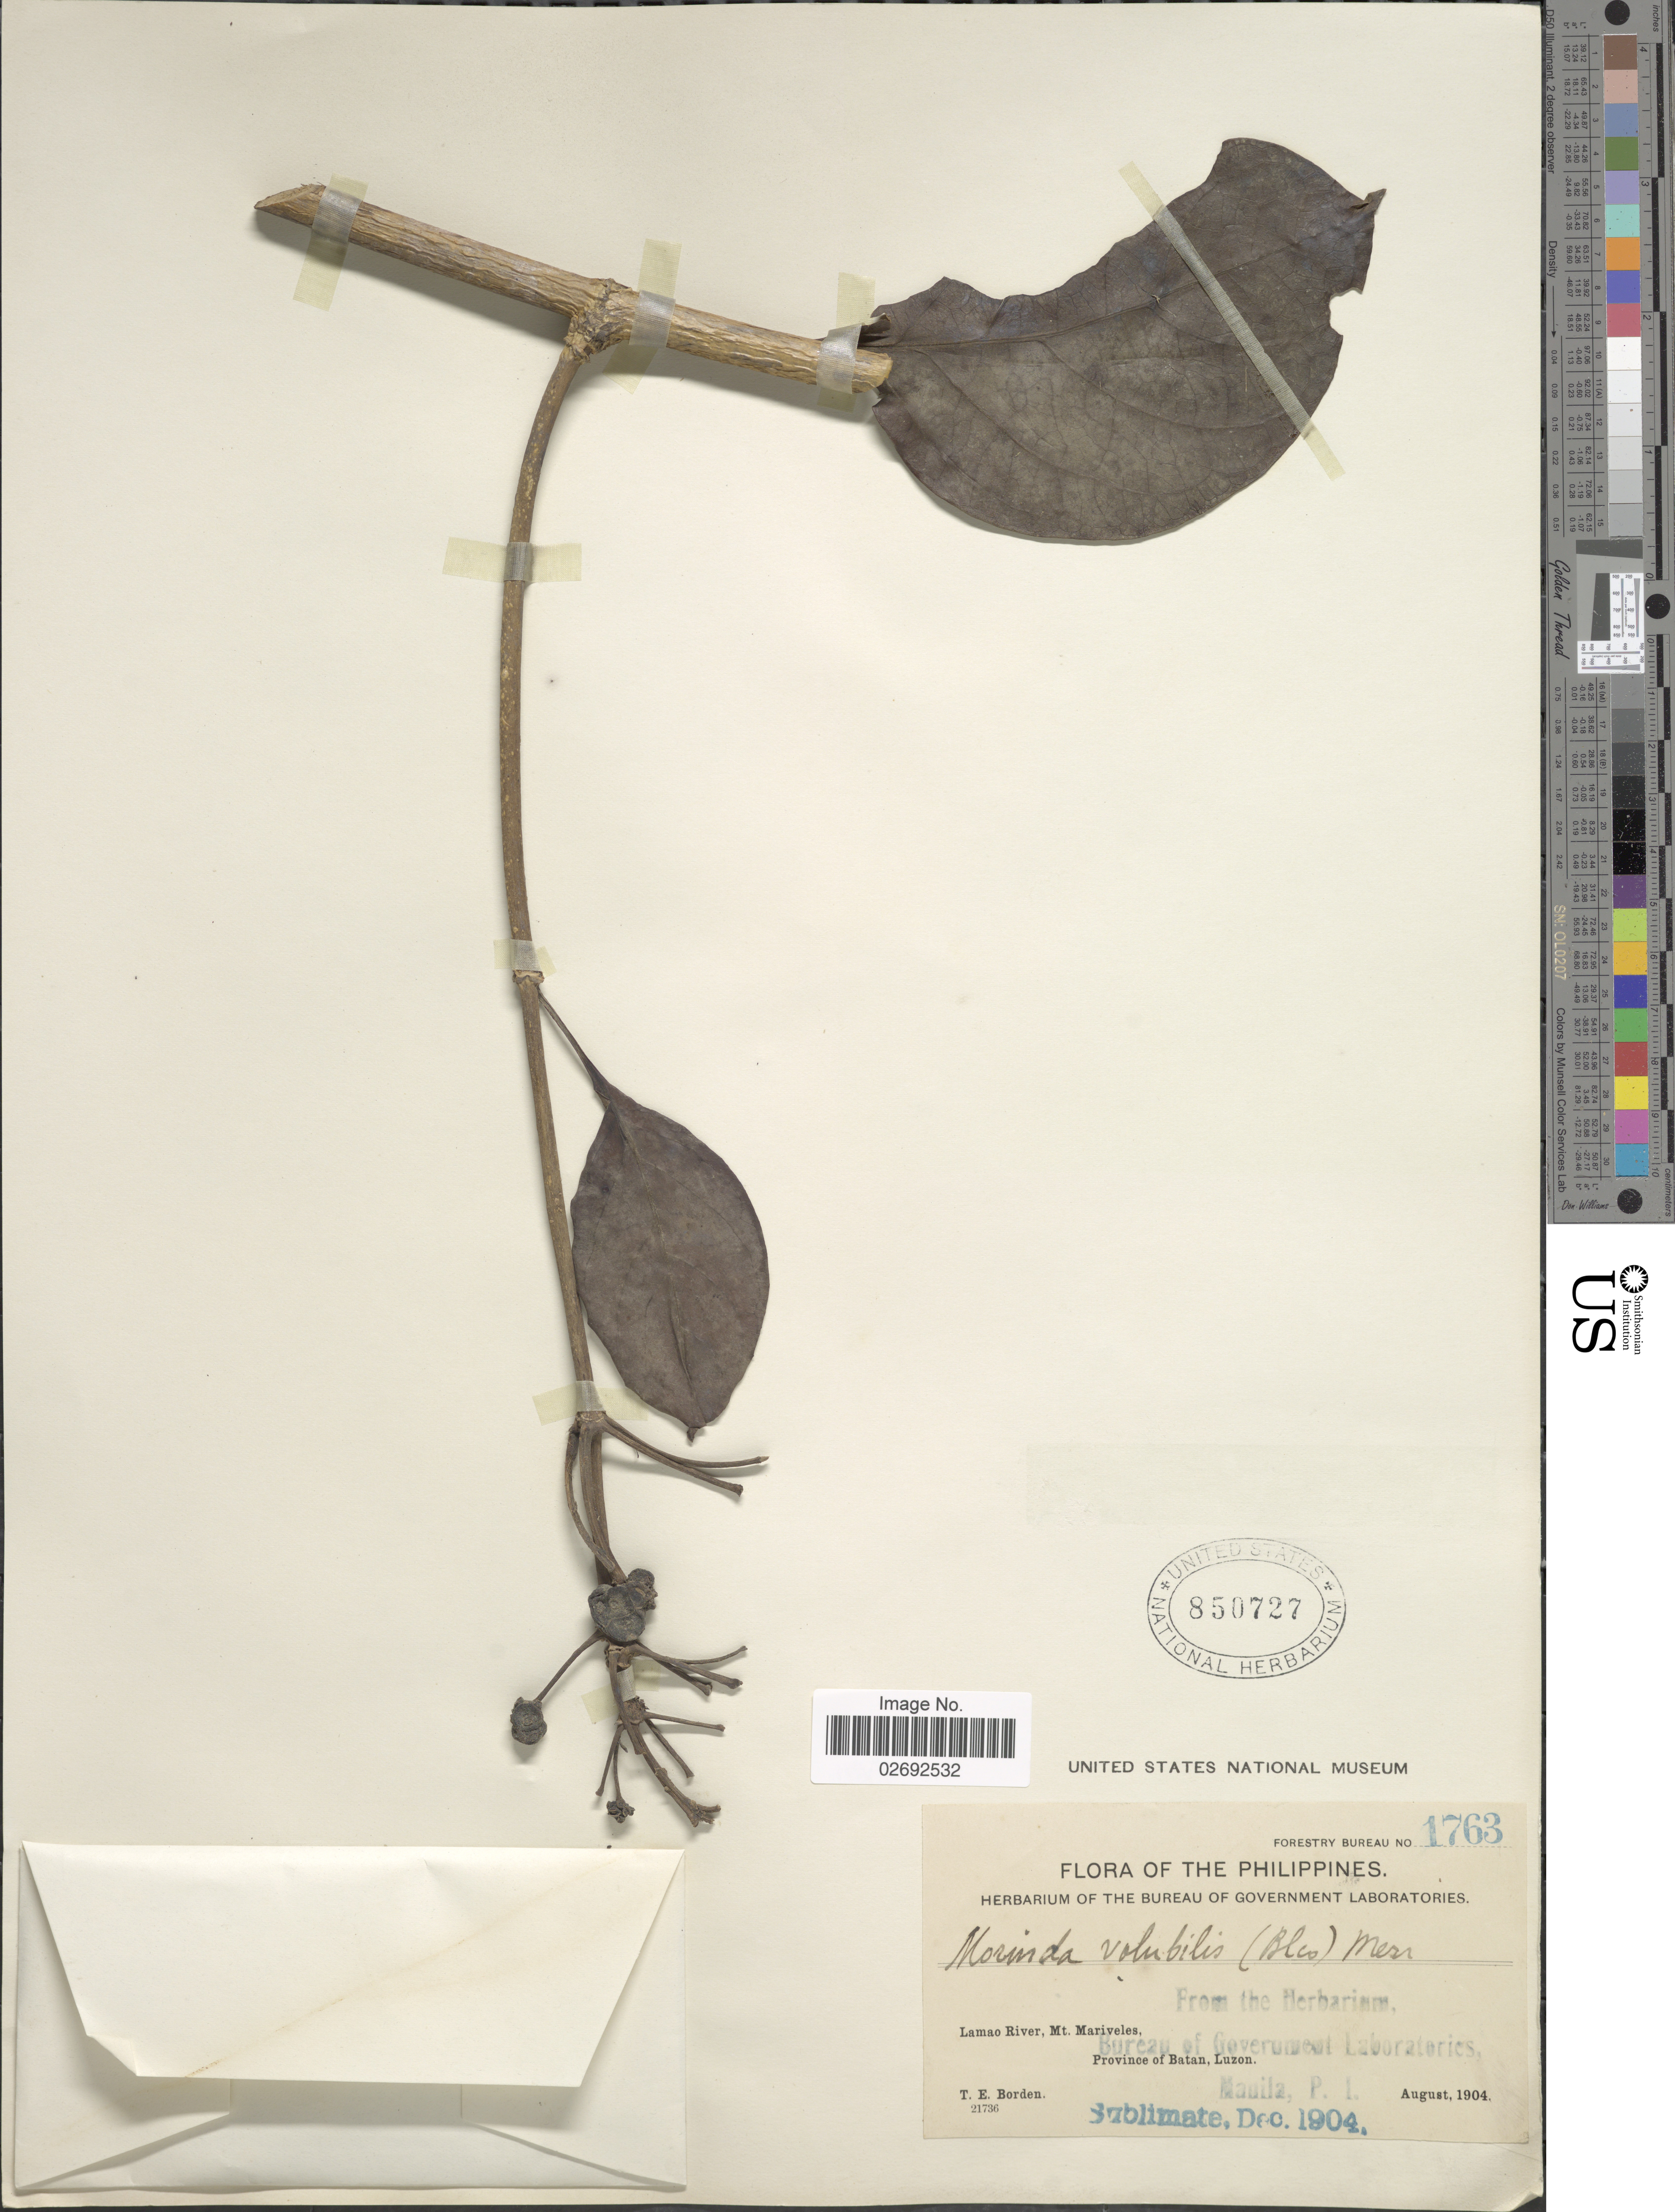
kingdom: Plantae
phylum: Tracheophyta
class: Magnoliopsida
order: Gentianales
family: Rubiaceae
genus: Morinda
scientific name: Morinda volubilis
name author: Merr.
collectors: T. E. Borden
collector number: Forestry Bureau 1763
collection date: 1904-08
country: Philippines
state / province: Cagayan Valley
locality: Lamao River, Mt. Mariveles, Province of Batan, Luzon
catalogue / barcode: US 850727